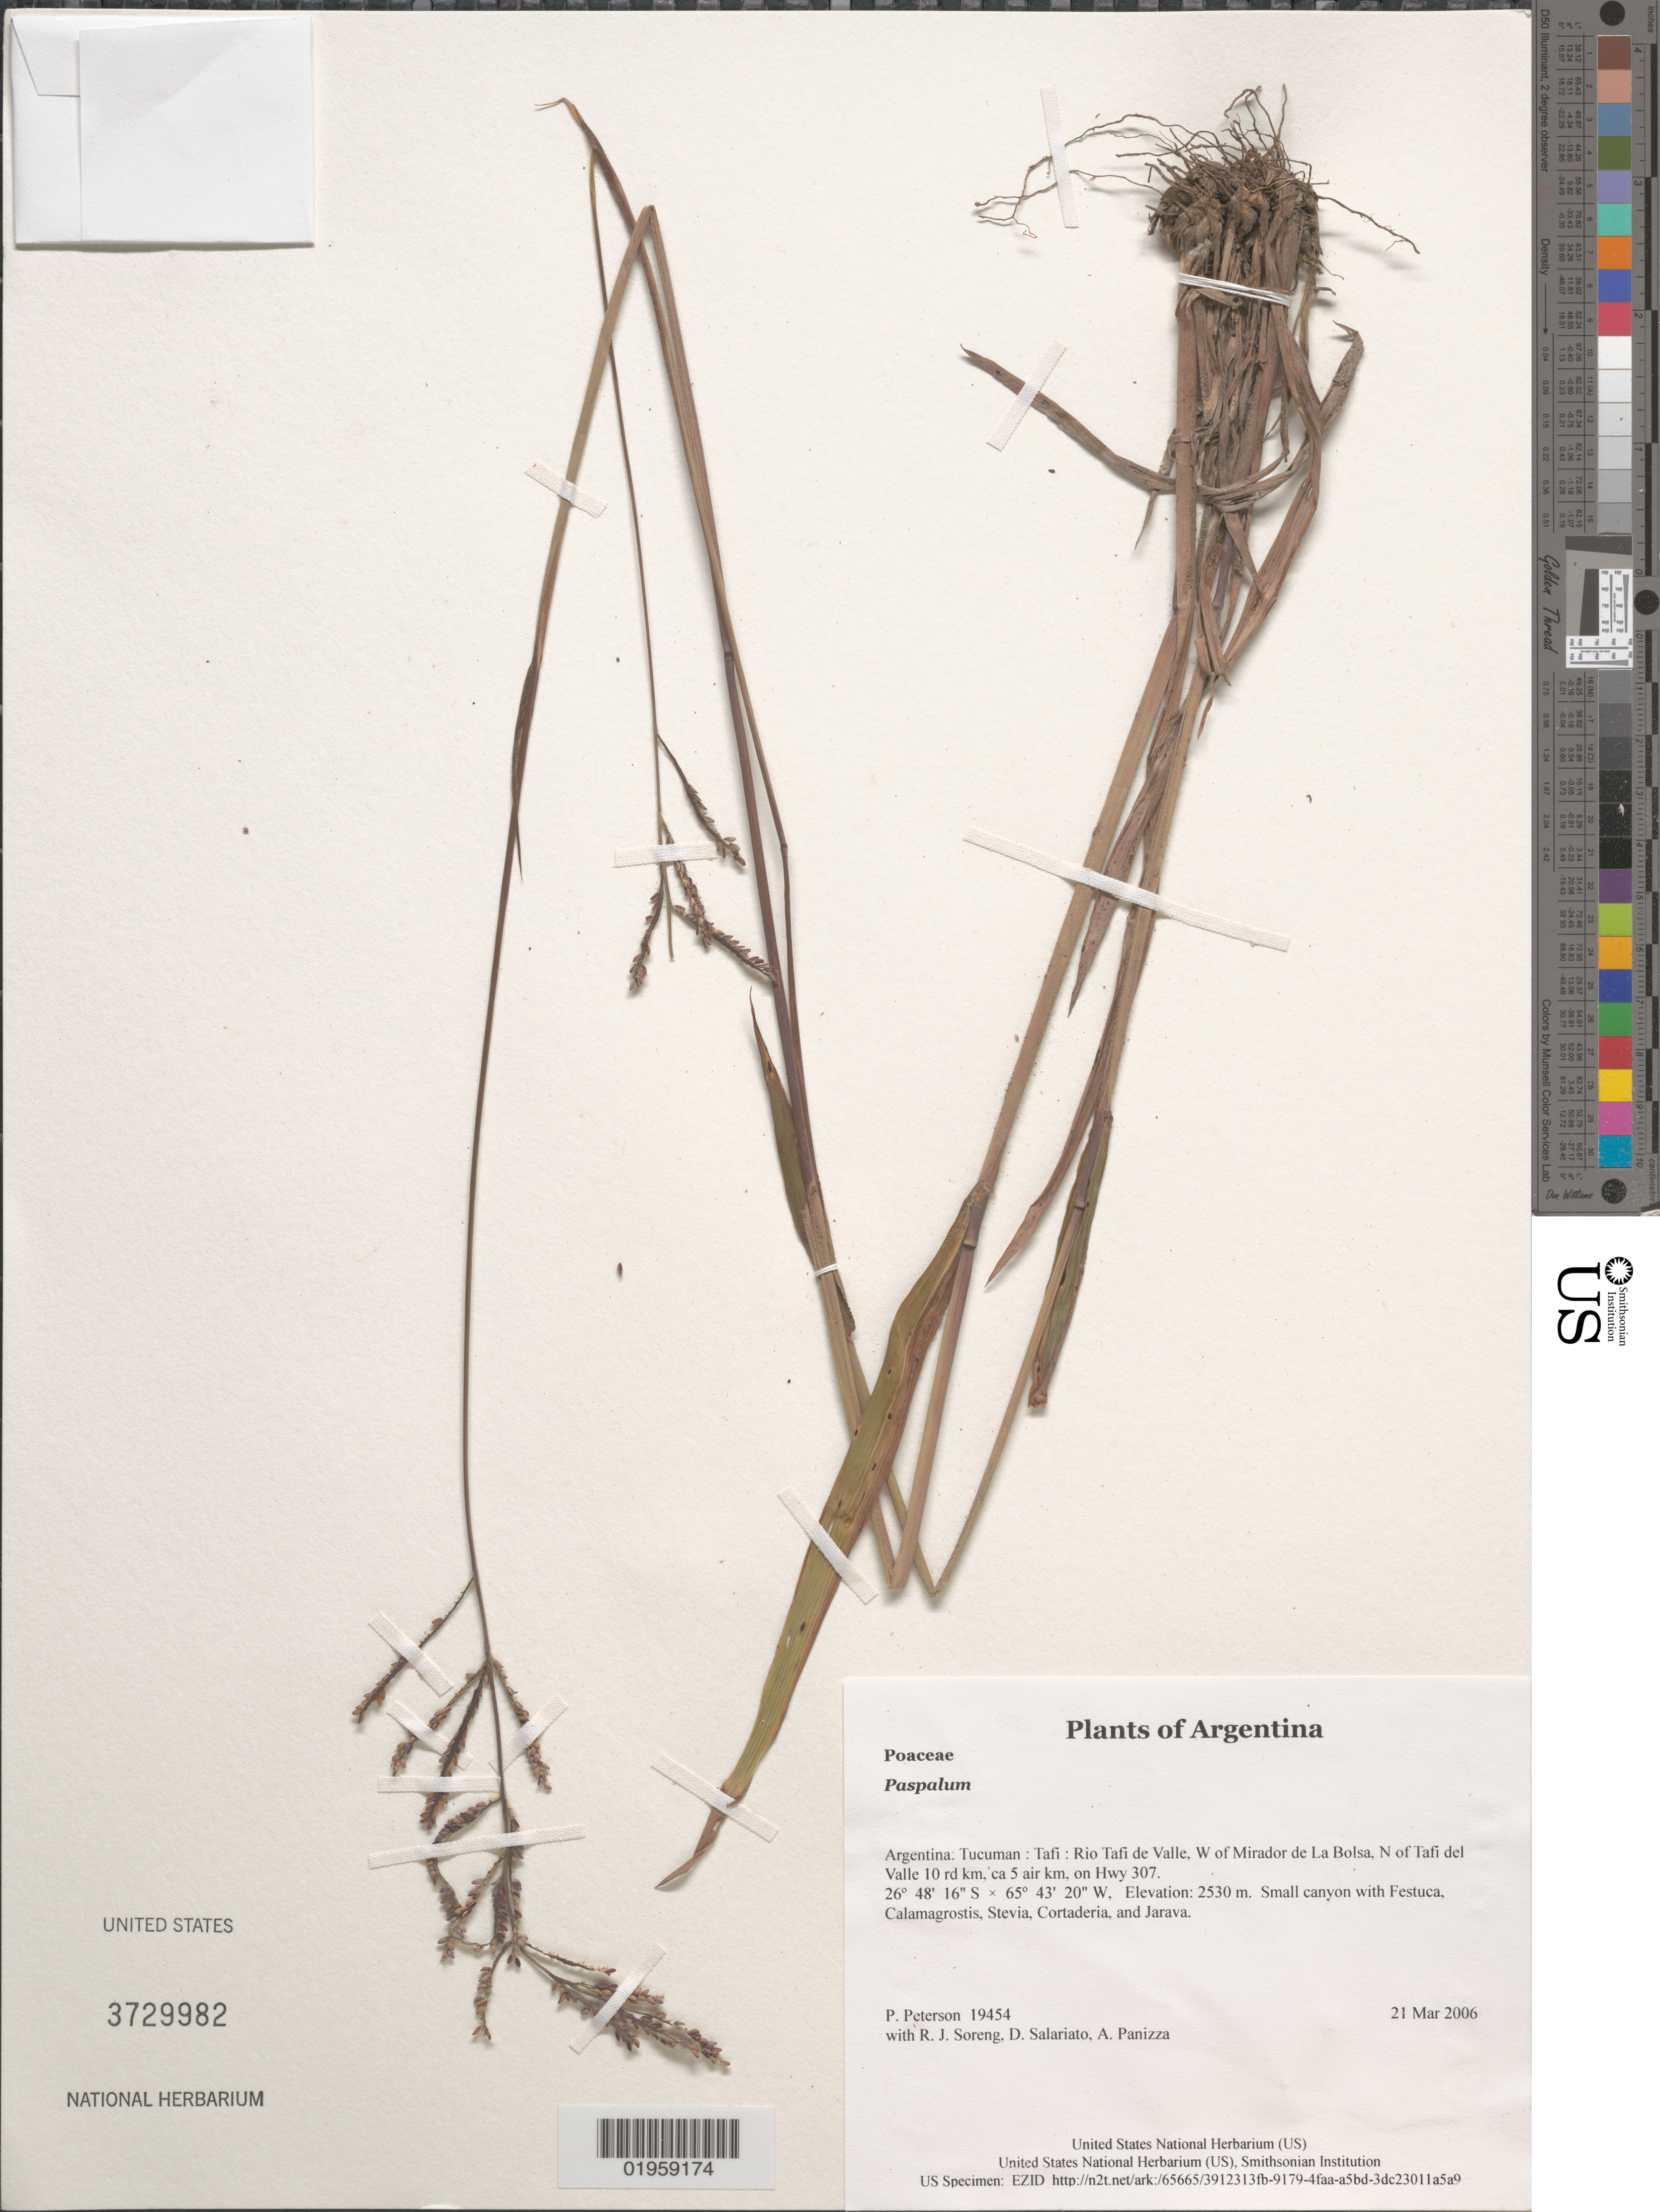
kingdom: Plantae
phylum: Tracheophyta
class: Liliopsida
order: Poales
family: Poaceae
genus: Paspalum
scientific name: Paspalum sp.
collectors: P. M. Peterson, R. J. Soreng, D. Salariato & A. Panizza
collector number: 19454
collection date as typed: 21 Mar 2006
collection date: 2006-03-21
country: Argentina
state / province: Tucuman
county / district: Tafi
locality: Rio Tafi de Valle, W of Mirador de La Bolsa, N of Tafi del Valle 10 rd km, ca 5 air km, on Hwy 307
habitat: Small canyon with Festuca, Calamagrostis, Stevia, Cortaderia, and Jarava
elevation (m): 2530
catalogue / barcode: US 3729982